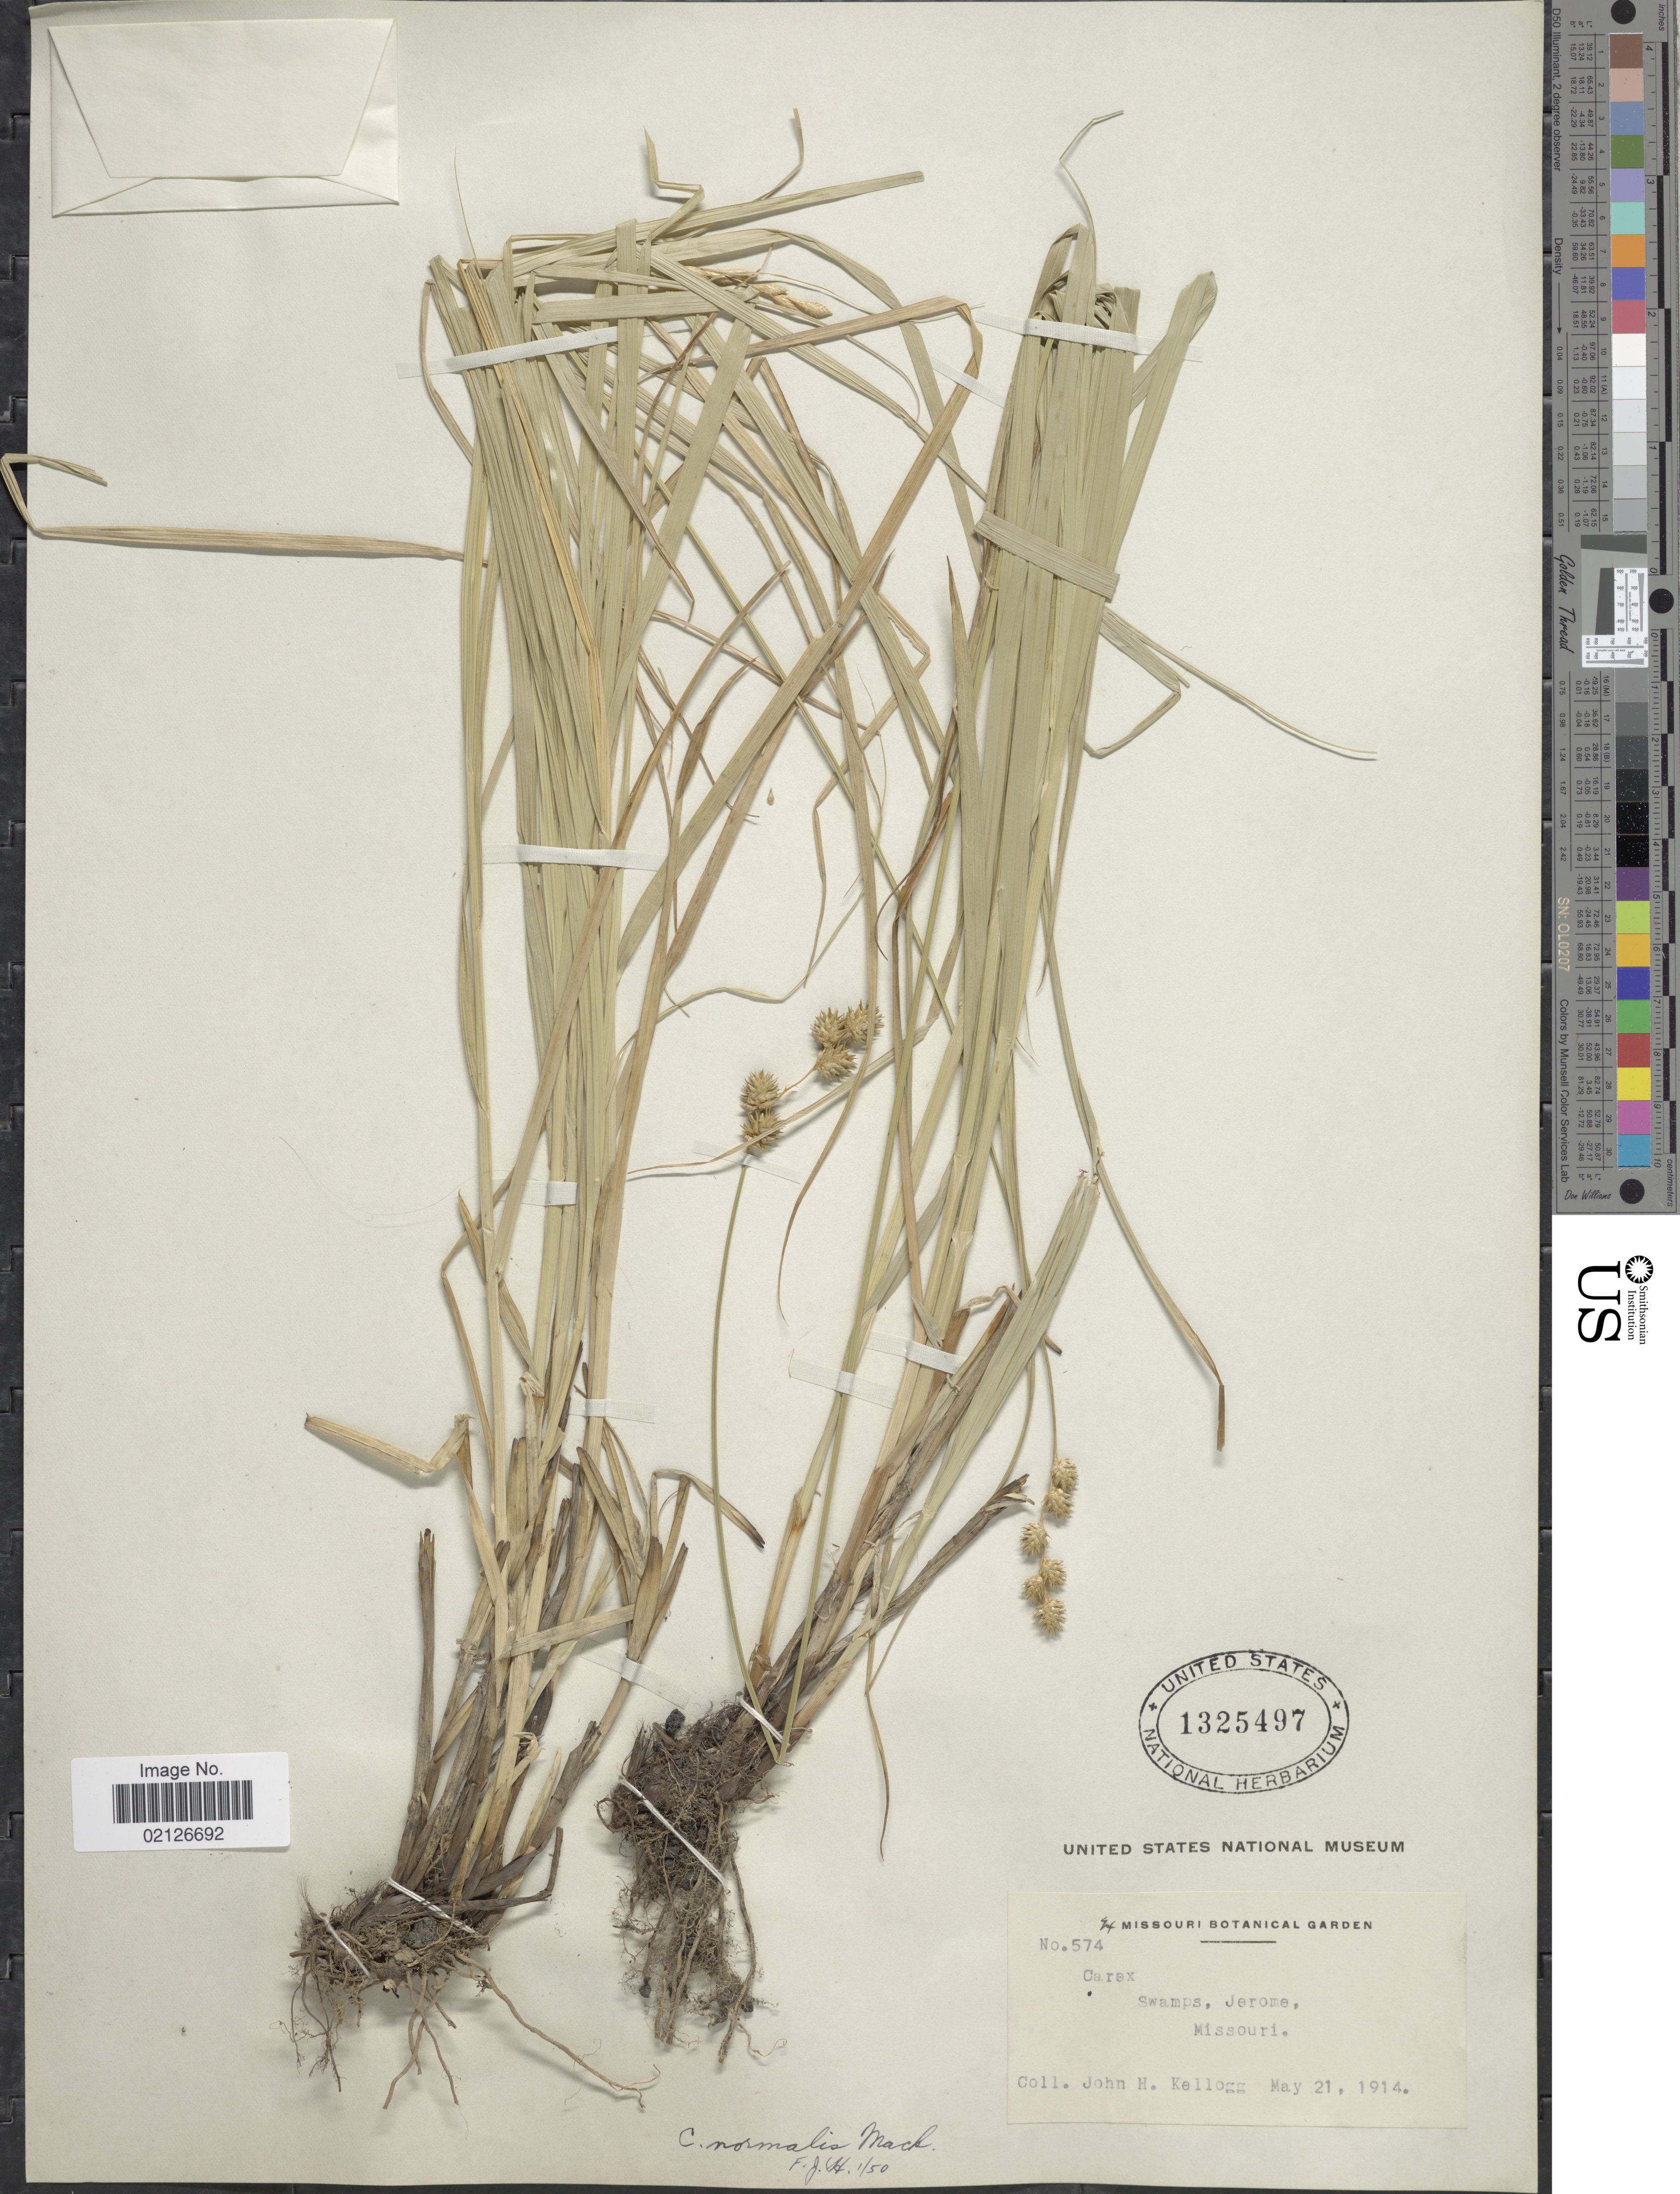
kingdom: Plantae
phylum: Tracheophyta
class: Liliopsida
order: Poales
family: Cyperaceae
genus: Carex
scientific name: Carex normalis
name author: Mack.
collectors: J. H. Kellogg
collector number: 574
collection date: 1914-05-21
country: United States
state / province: Missouri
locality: Swamps, Jerome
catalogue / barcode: US 1325497